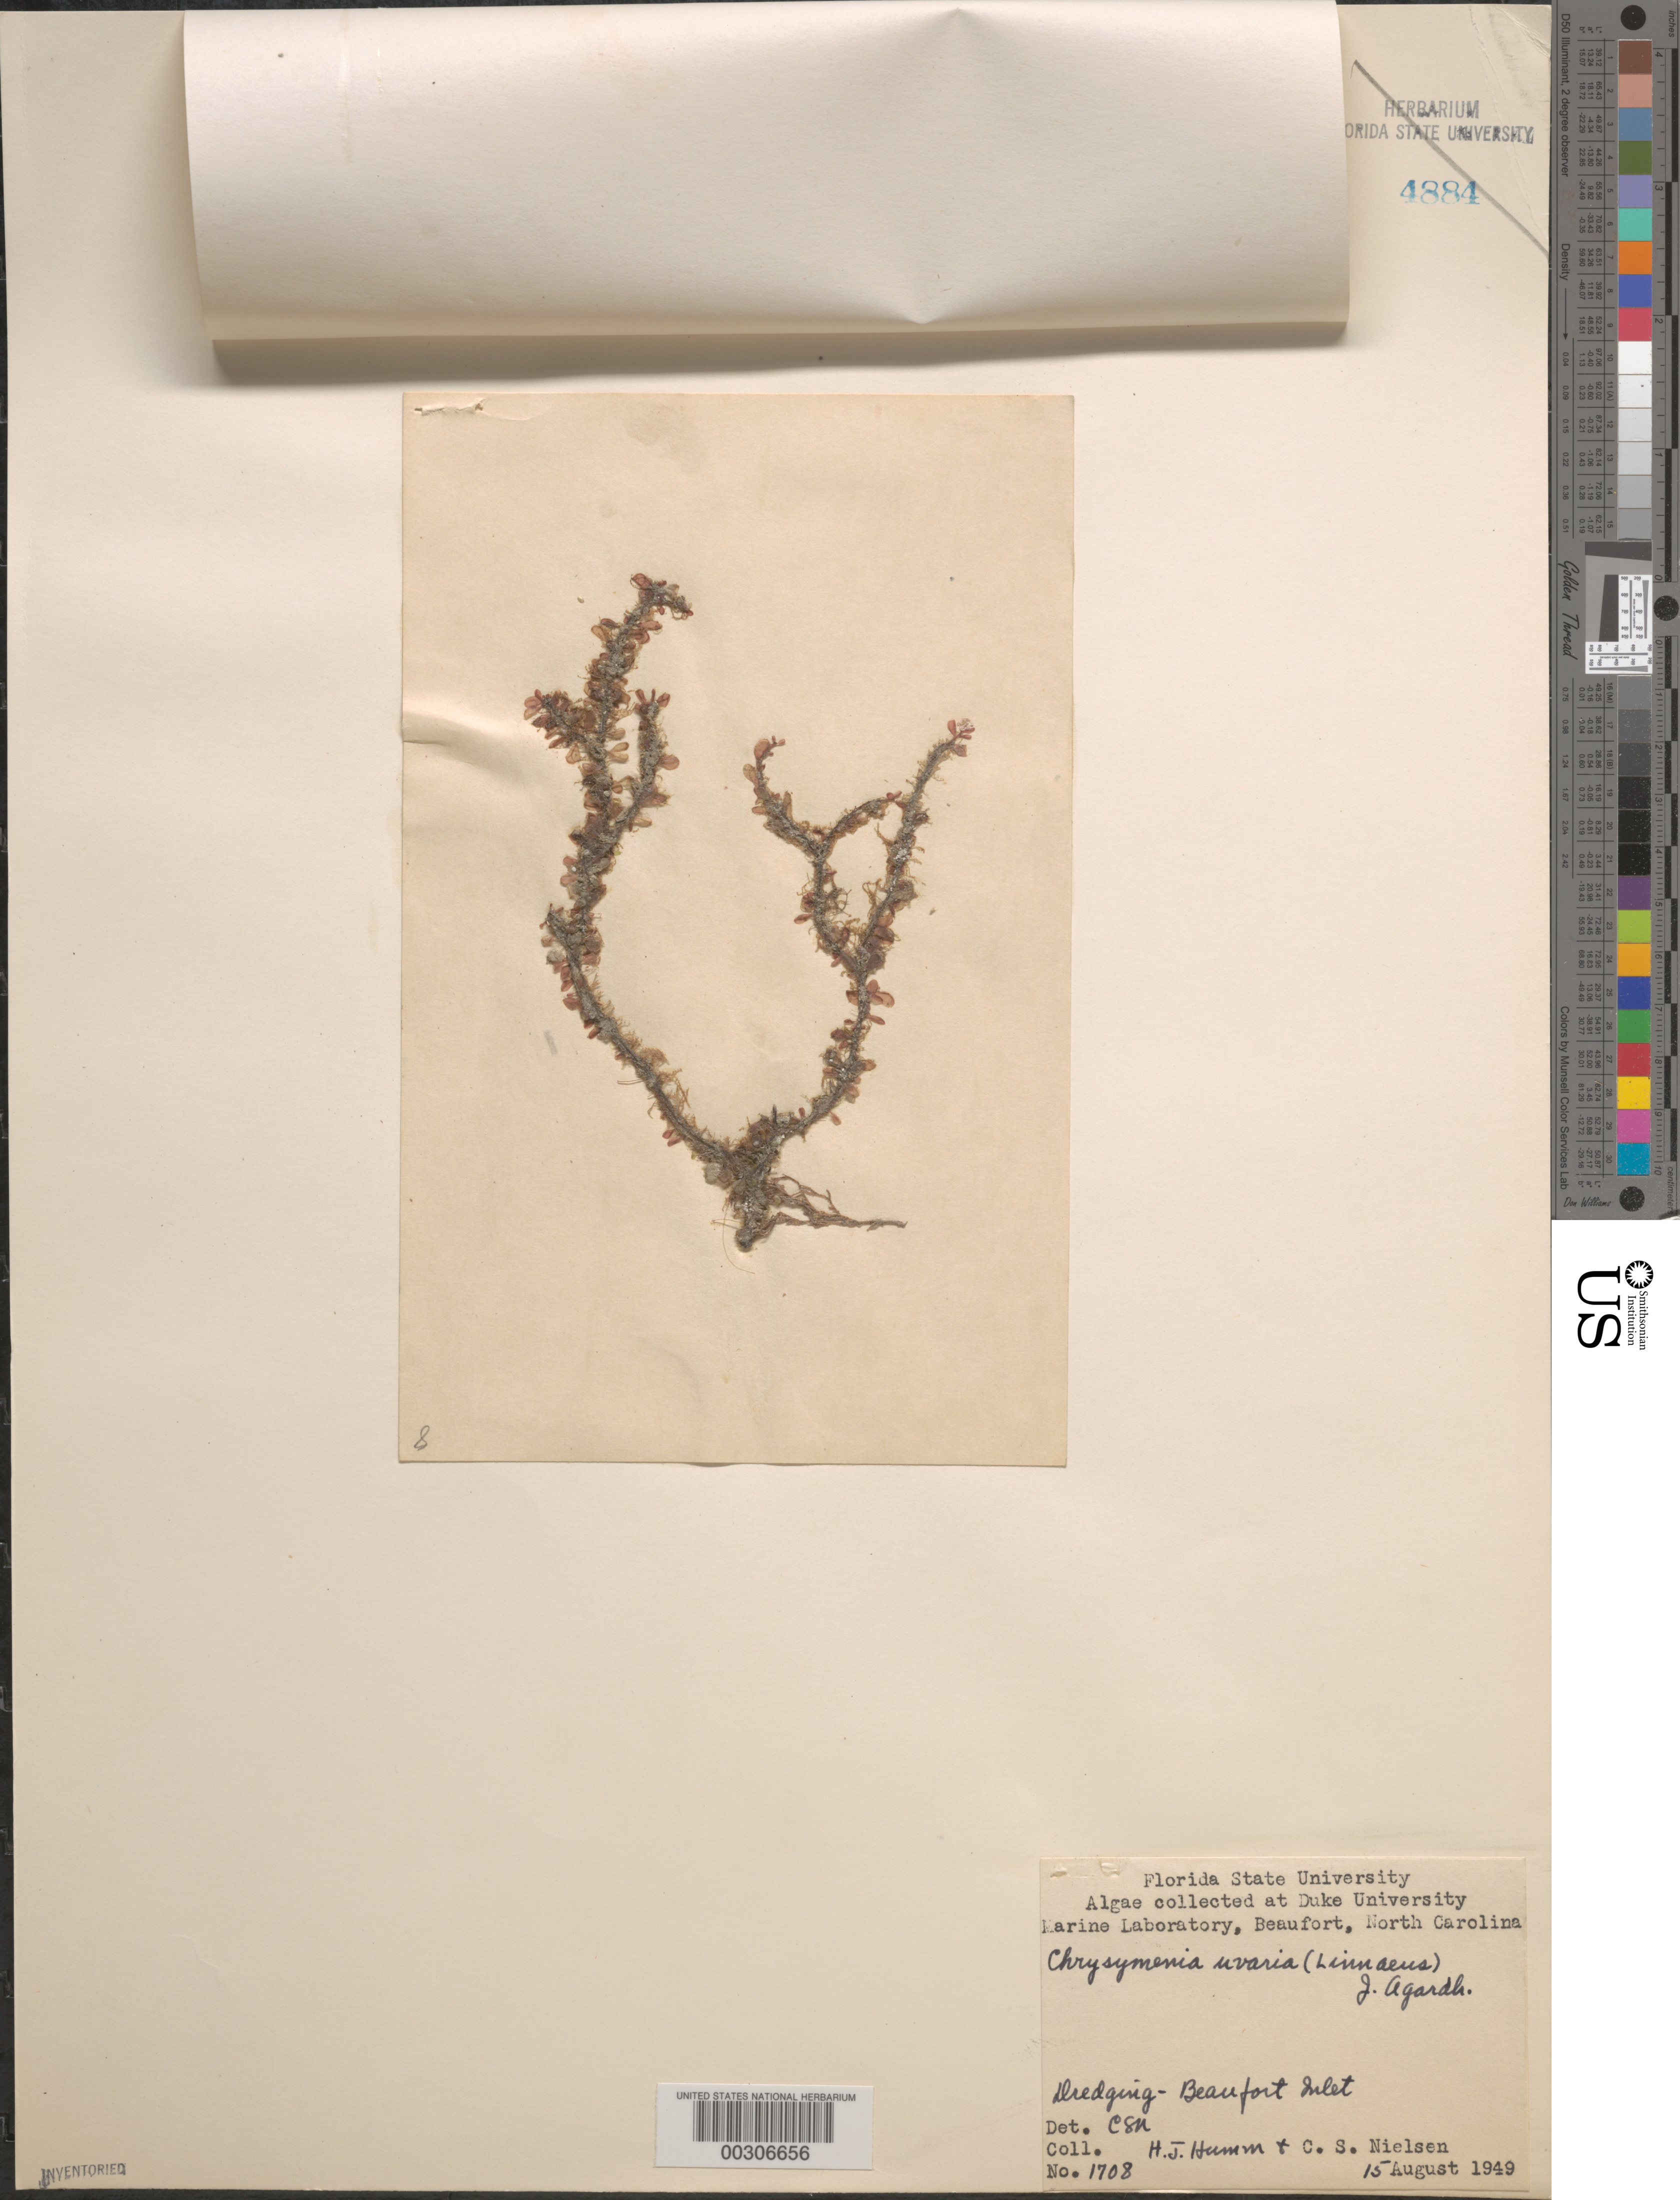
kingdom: Plantae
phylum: Rhodophyta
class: Florideophyceae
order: Rhodymeniales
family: Rhodymeniaceae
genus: Botryocladia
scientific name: Botryocladia botryoides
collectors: H. J. Humm & C. S. Nielsen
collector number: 1708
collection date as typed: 15 Aug 1949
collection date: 1949-08-15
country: United States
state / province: North Carolina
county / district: Carteret County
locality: Beaufort Inlet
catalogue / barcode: US 21688